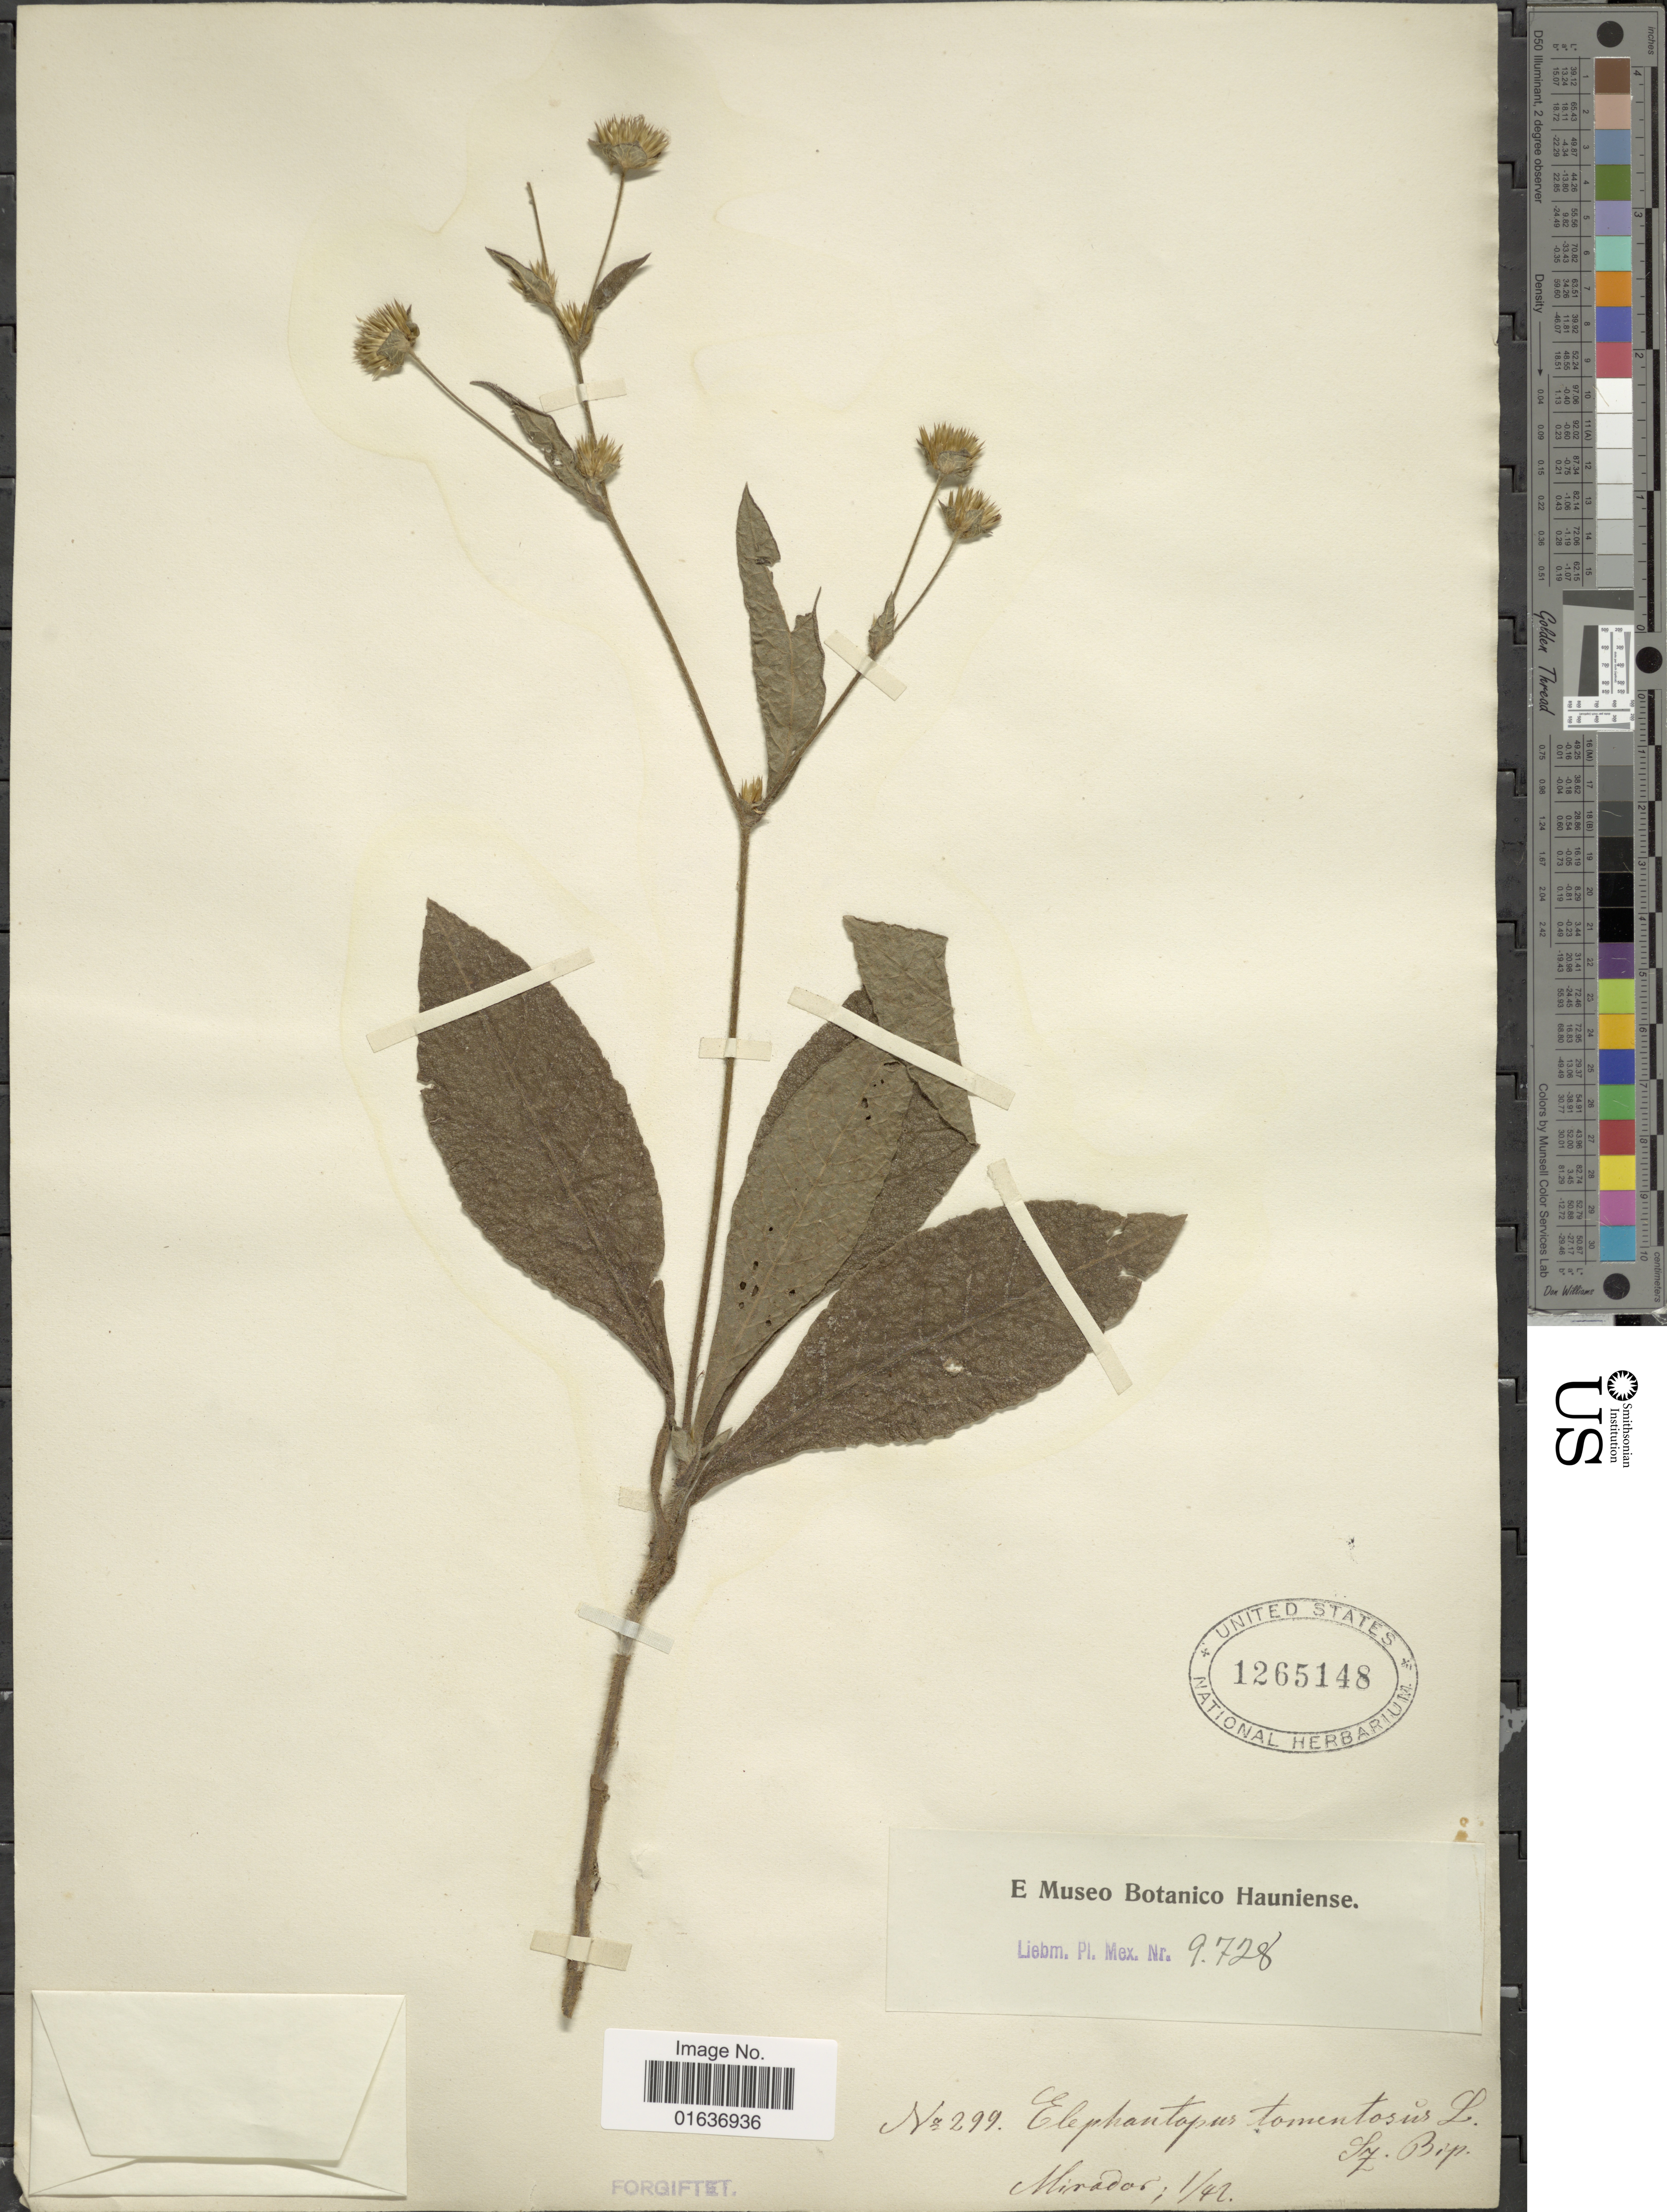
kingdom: Plantae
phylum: Tracheophyta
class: Magnoliopsida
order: Asterales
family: Asteraceae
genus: Elephantopus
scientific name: Elephantopus tomentosus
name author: L.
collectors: Liebmann, --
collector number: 299/9728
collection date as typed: Transcribed d/m/y: /1/42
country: Mexico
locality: Mirador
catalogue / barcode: US 1265148